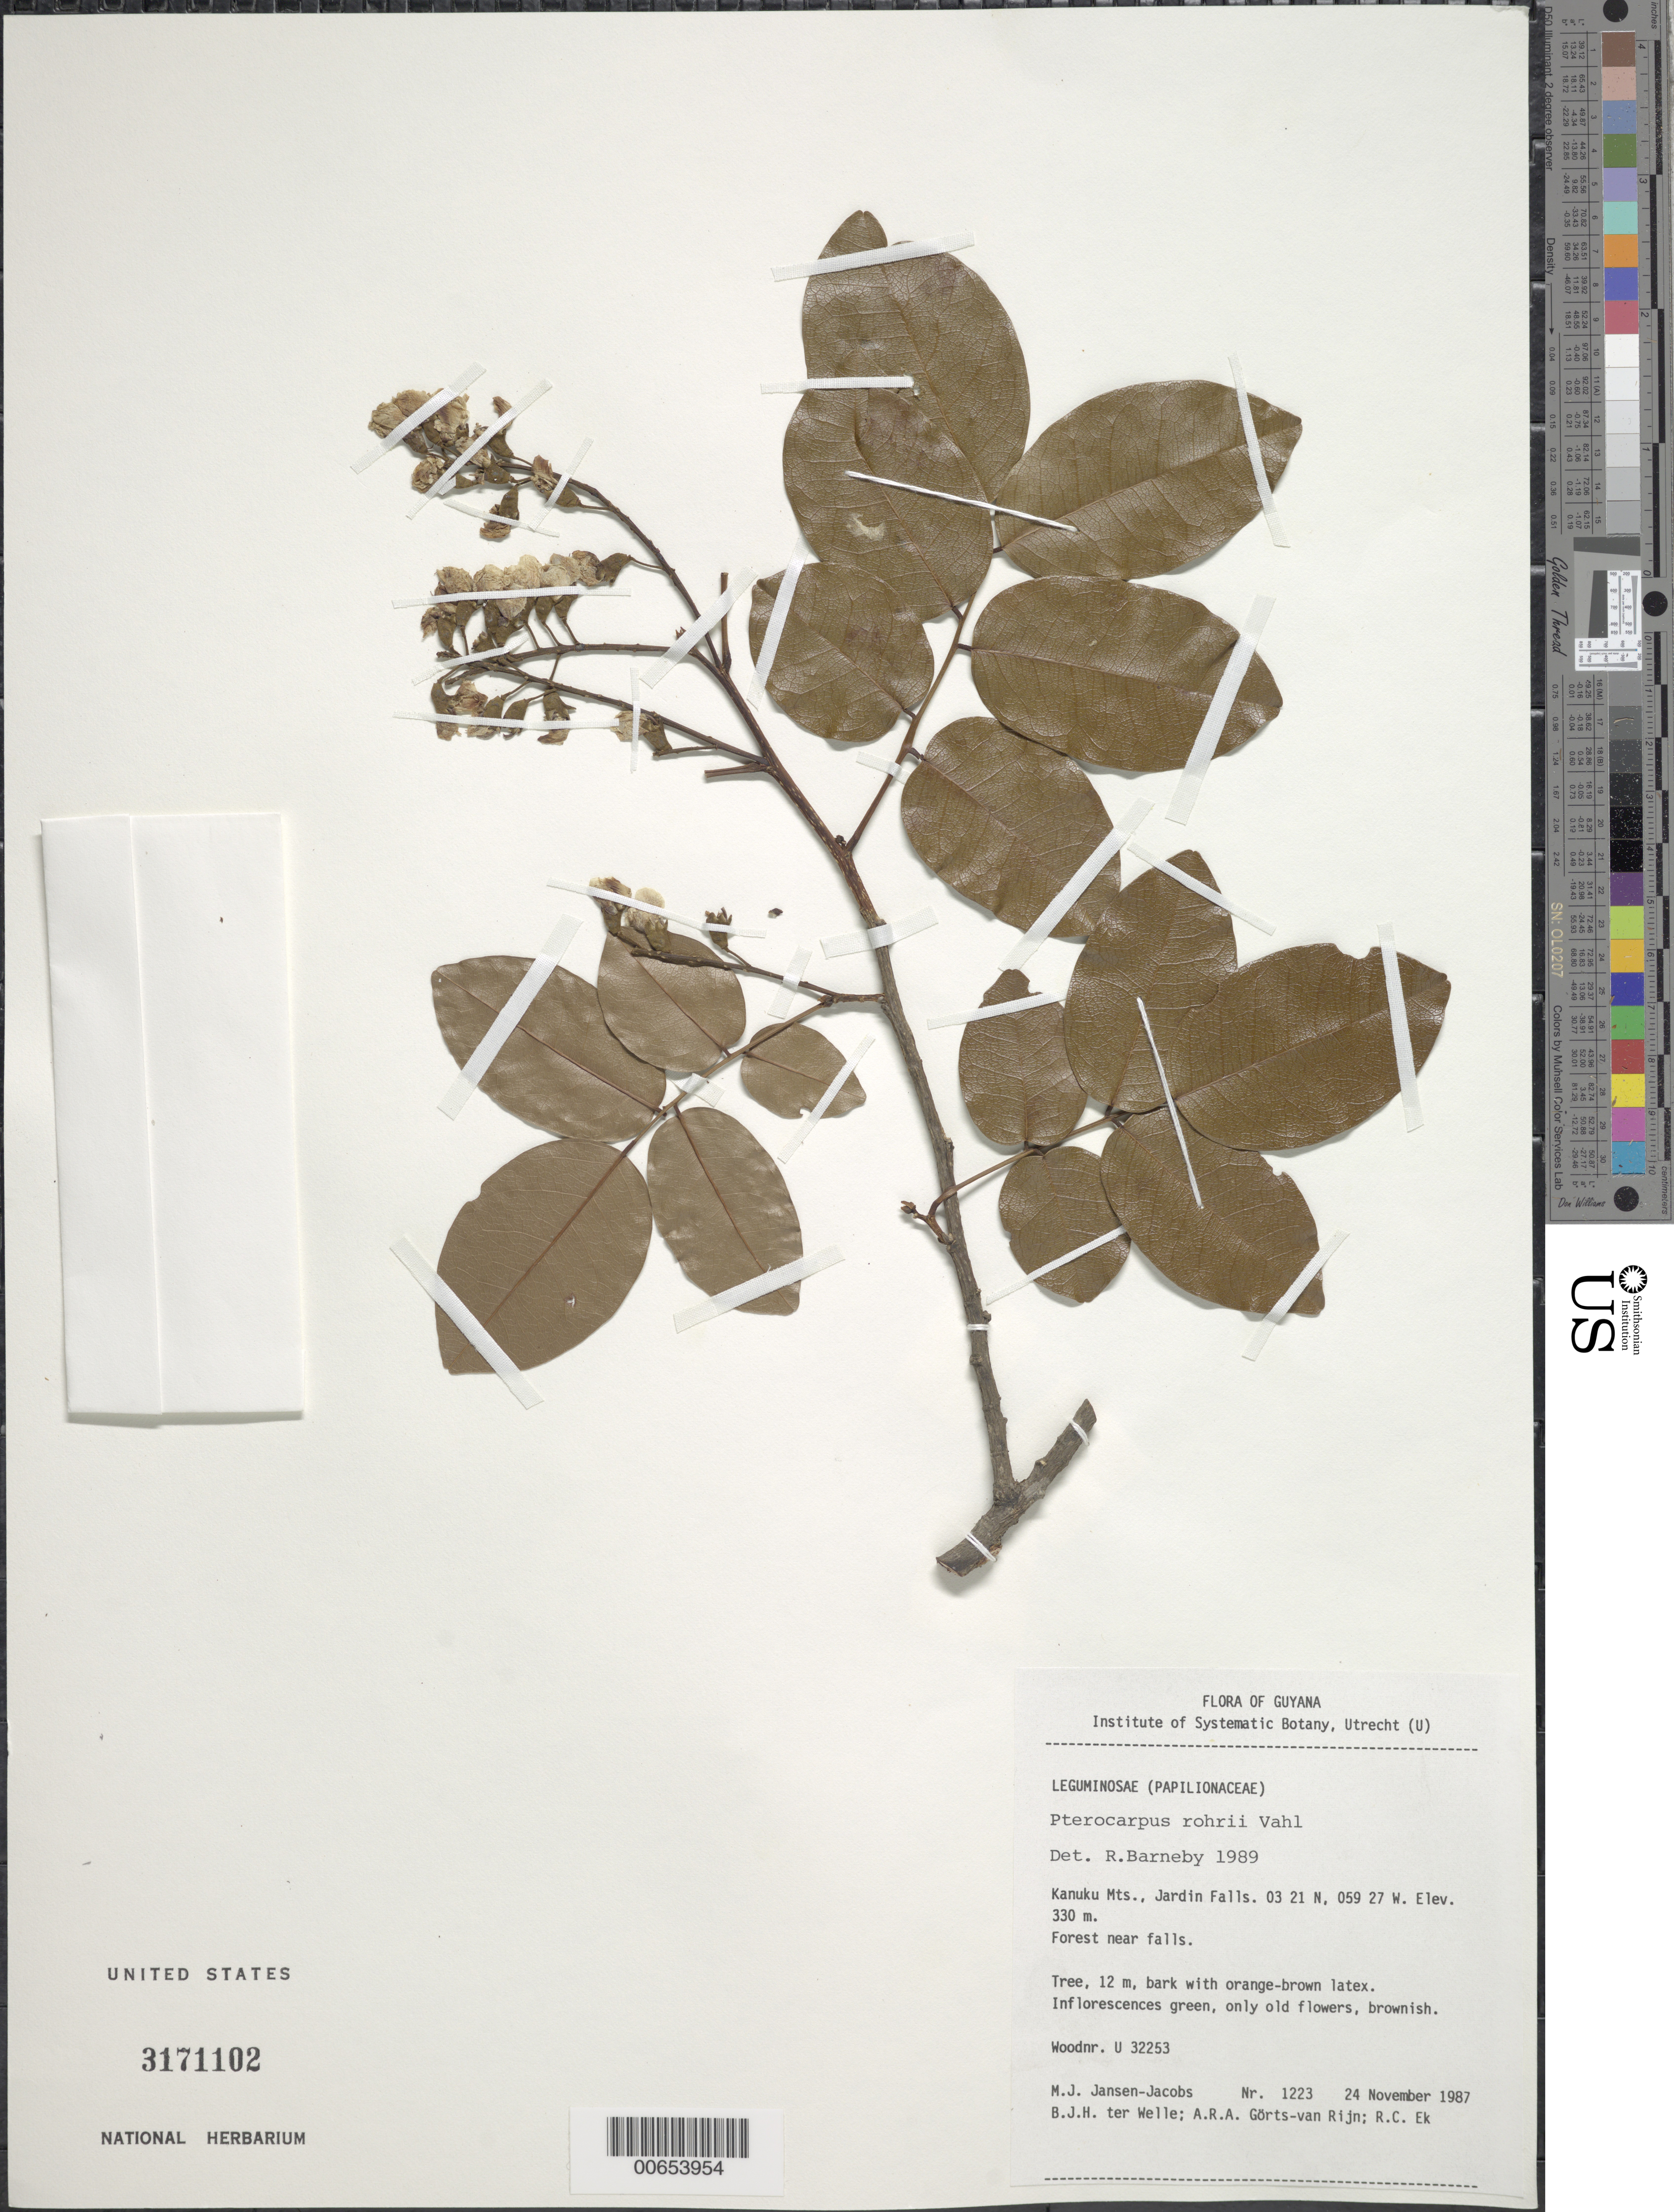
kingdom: Plantae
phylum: Tracheophyta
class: Magnoliopsida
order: Fabales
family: Fabaceae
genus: Pterocarpus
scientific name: Pterocarpus rohrii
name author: Vahl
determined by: Klitgaard, B. B.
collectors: M. J. Jansen-Jacobs, B. Welle, A. .R. A. Görts-van Rijn & R. C. Ek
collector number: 1223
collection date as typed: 24-Nov-87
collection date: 1987-11-24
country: Guyana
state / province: U. Takutu-U. Essequibo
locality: Kanuku Mts., Jardin Falls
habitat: Forest near falls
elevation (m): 330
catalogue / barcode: US 3171102